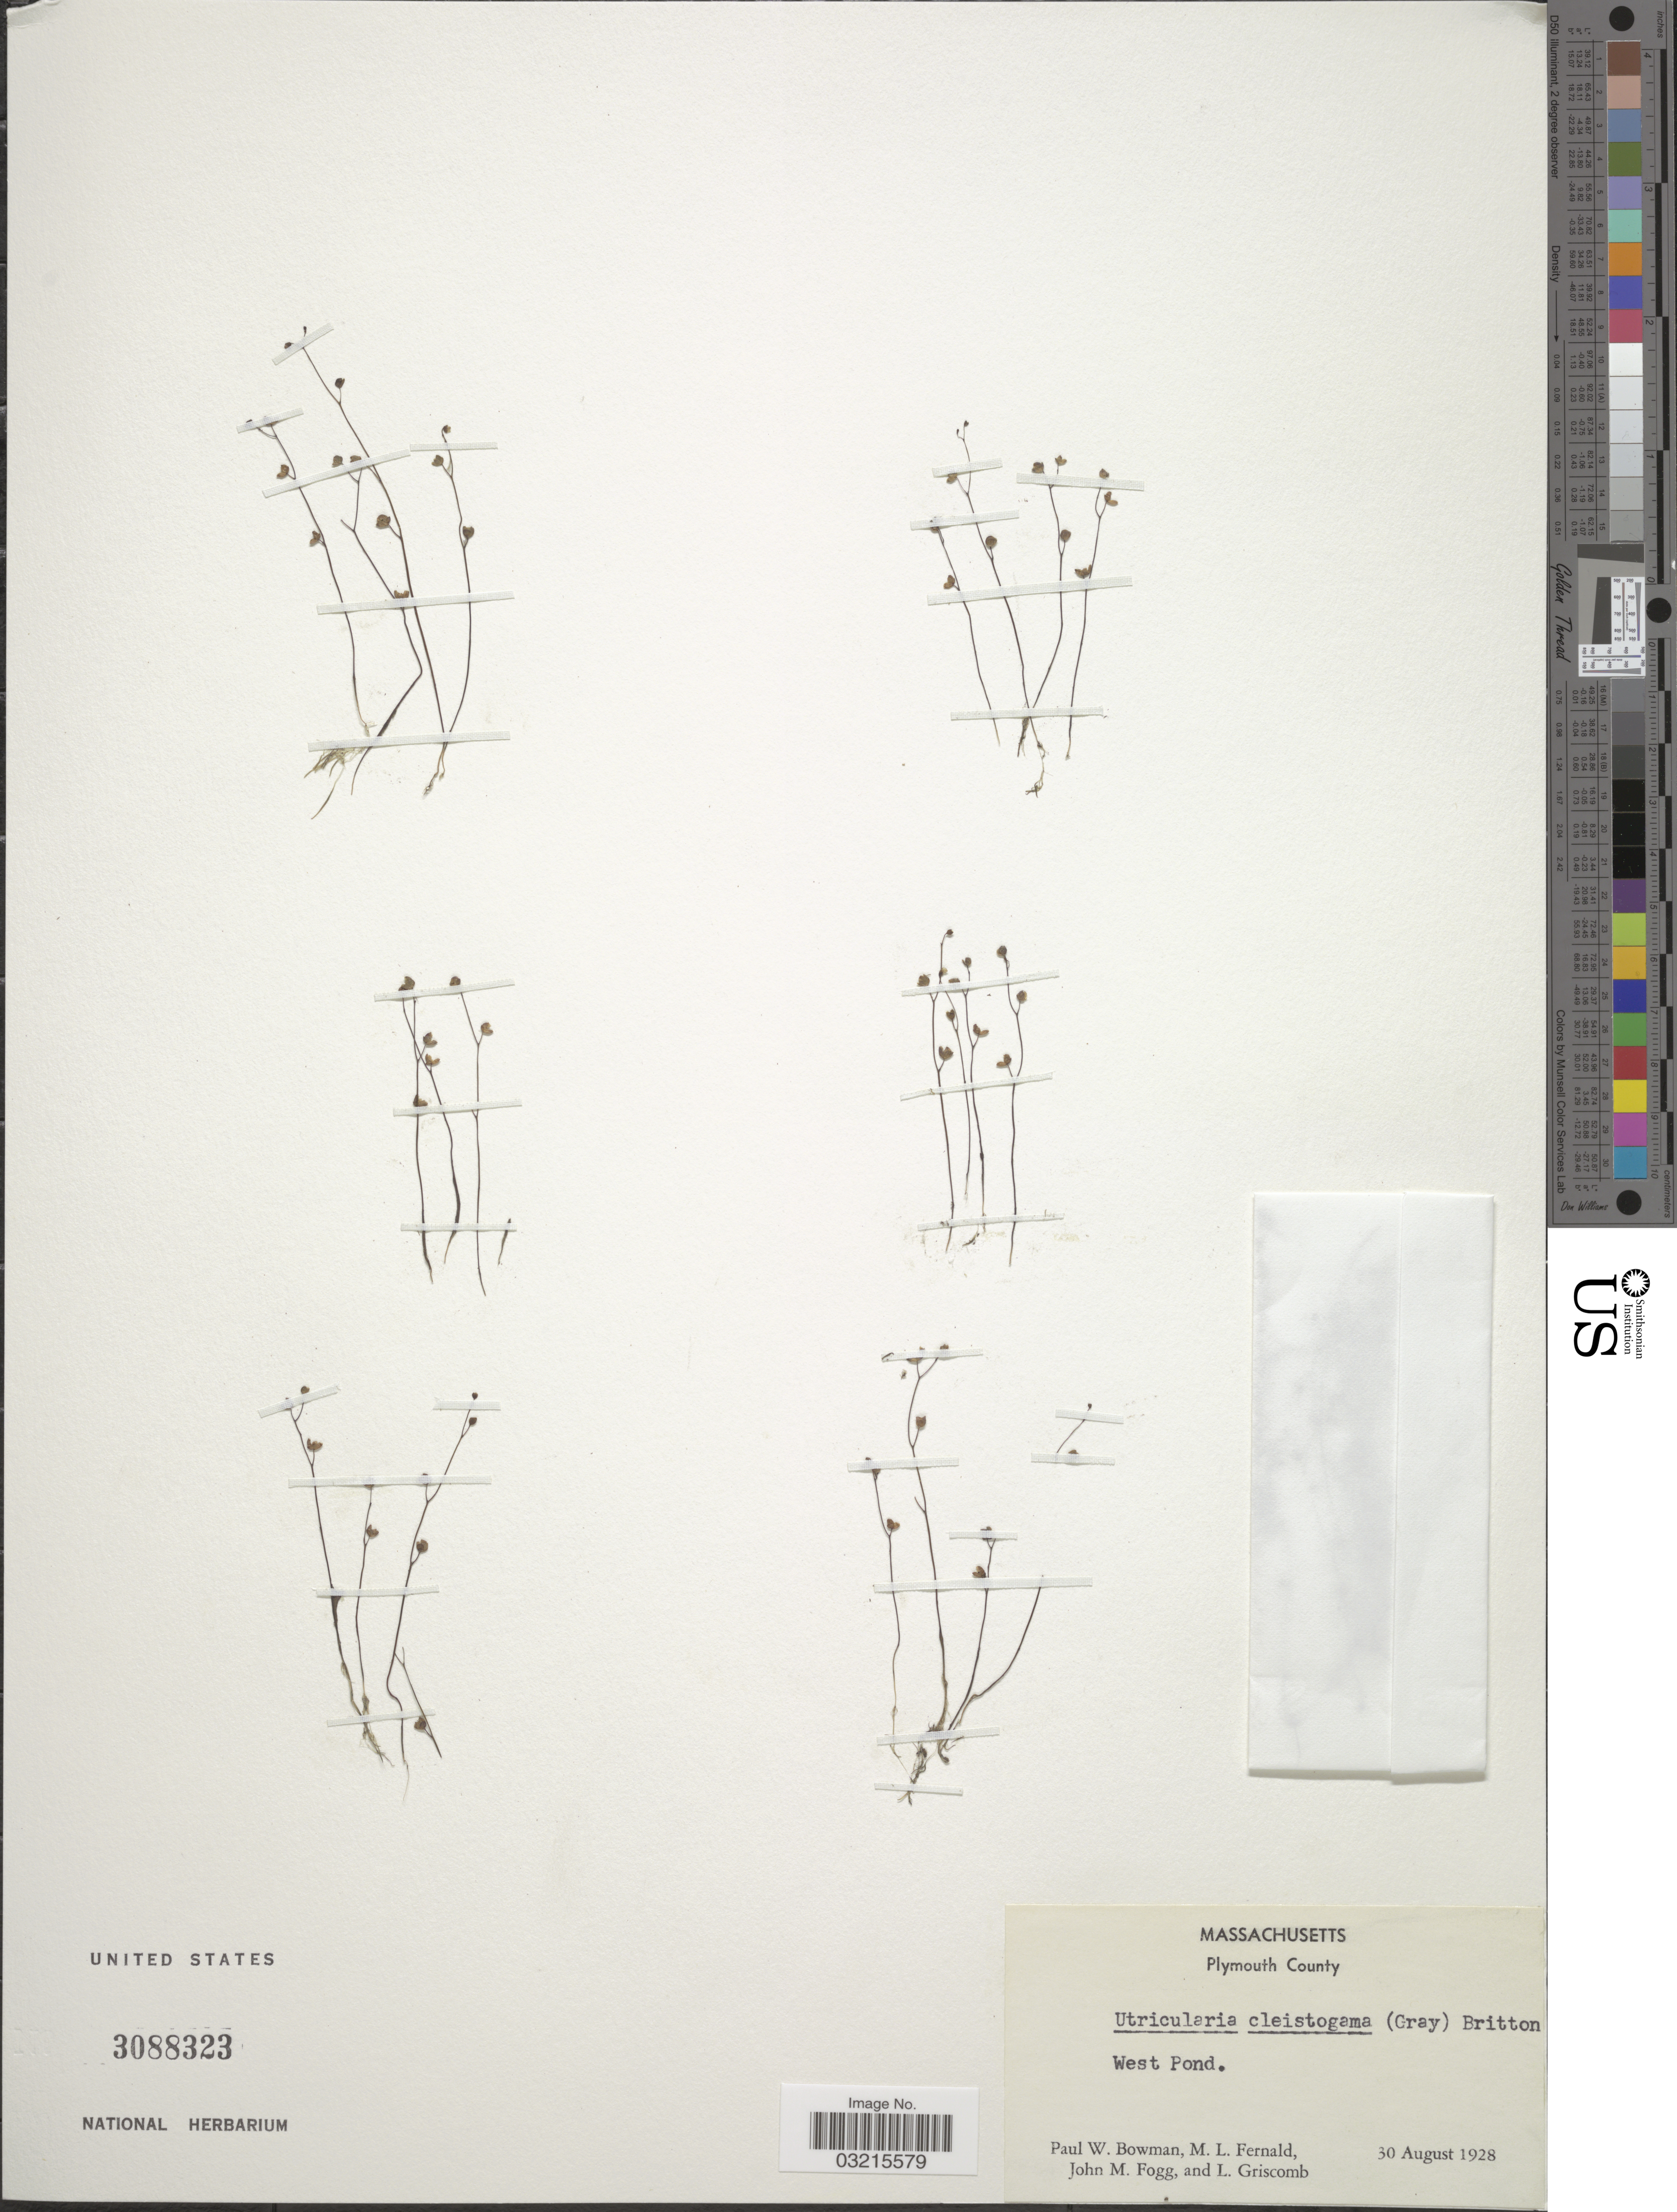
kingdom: Plantae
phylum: Tracheophyta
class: Magnoliopsida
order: Lamiales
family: Lentibulariaceae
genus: Utricularia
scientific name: Utricularia subulata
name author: L.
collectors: P. Bowman, M. L. Fernald, J. Fogg & L. Griscomb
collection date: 1928-08-30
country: United States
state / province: Massachusetts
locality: Plymouth County, West Pond.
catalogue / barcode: US 3088323